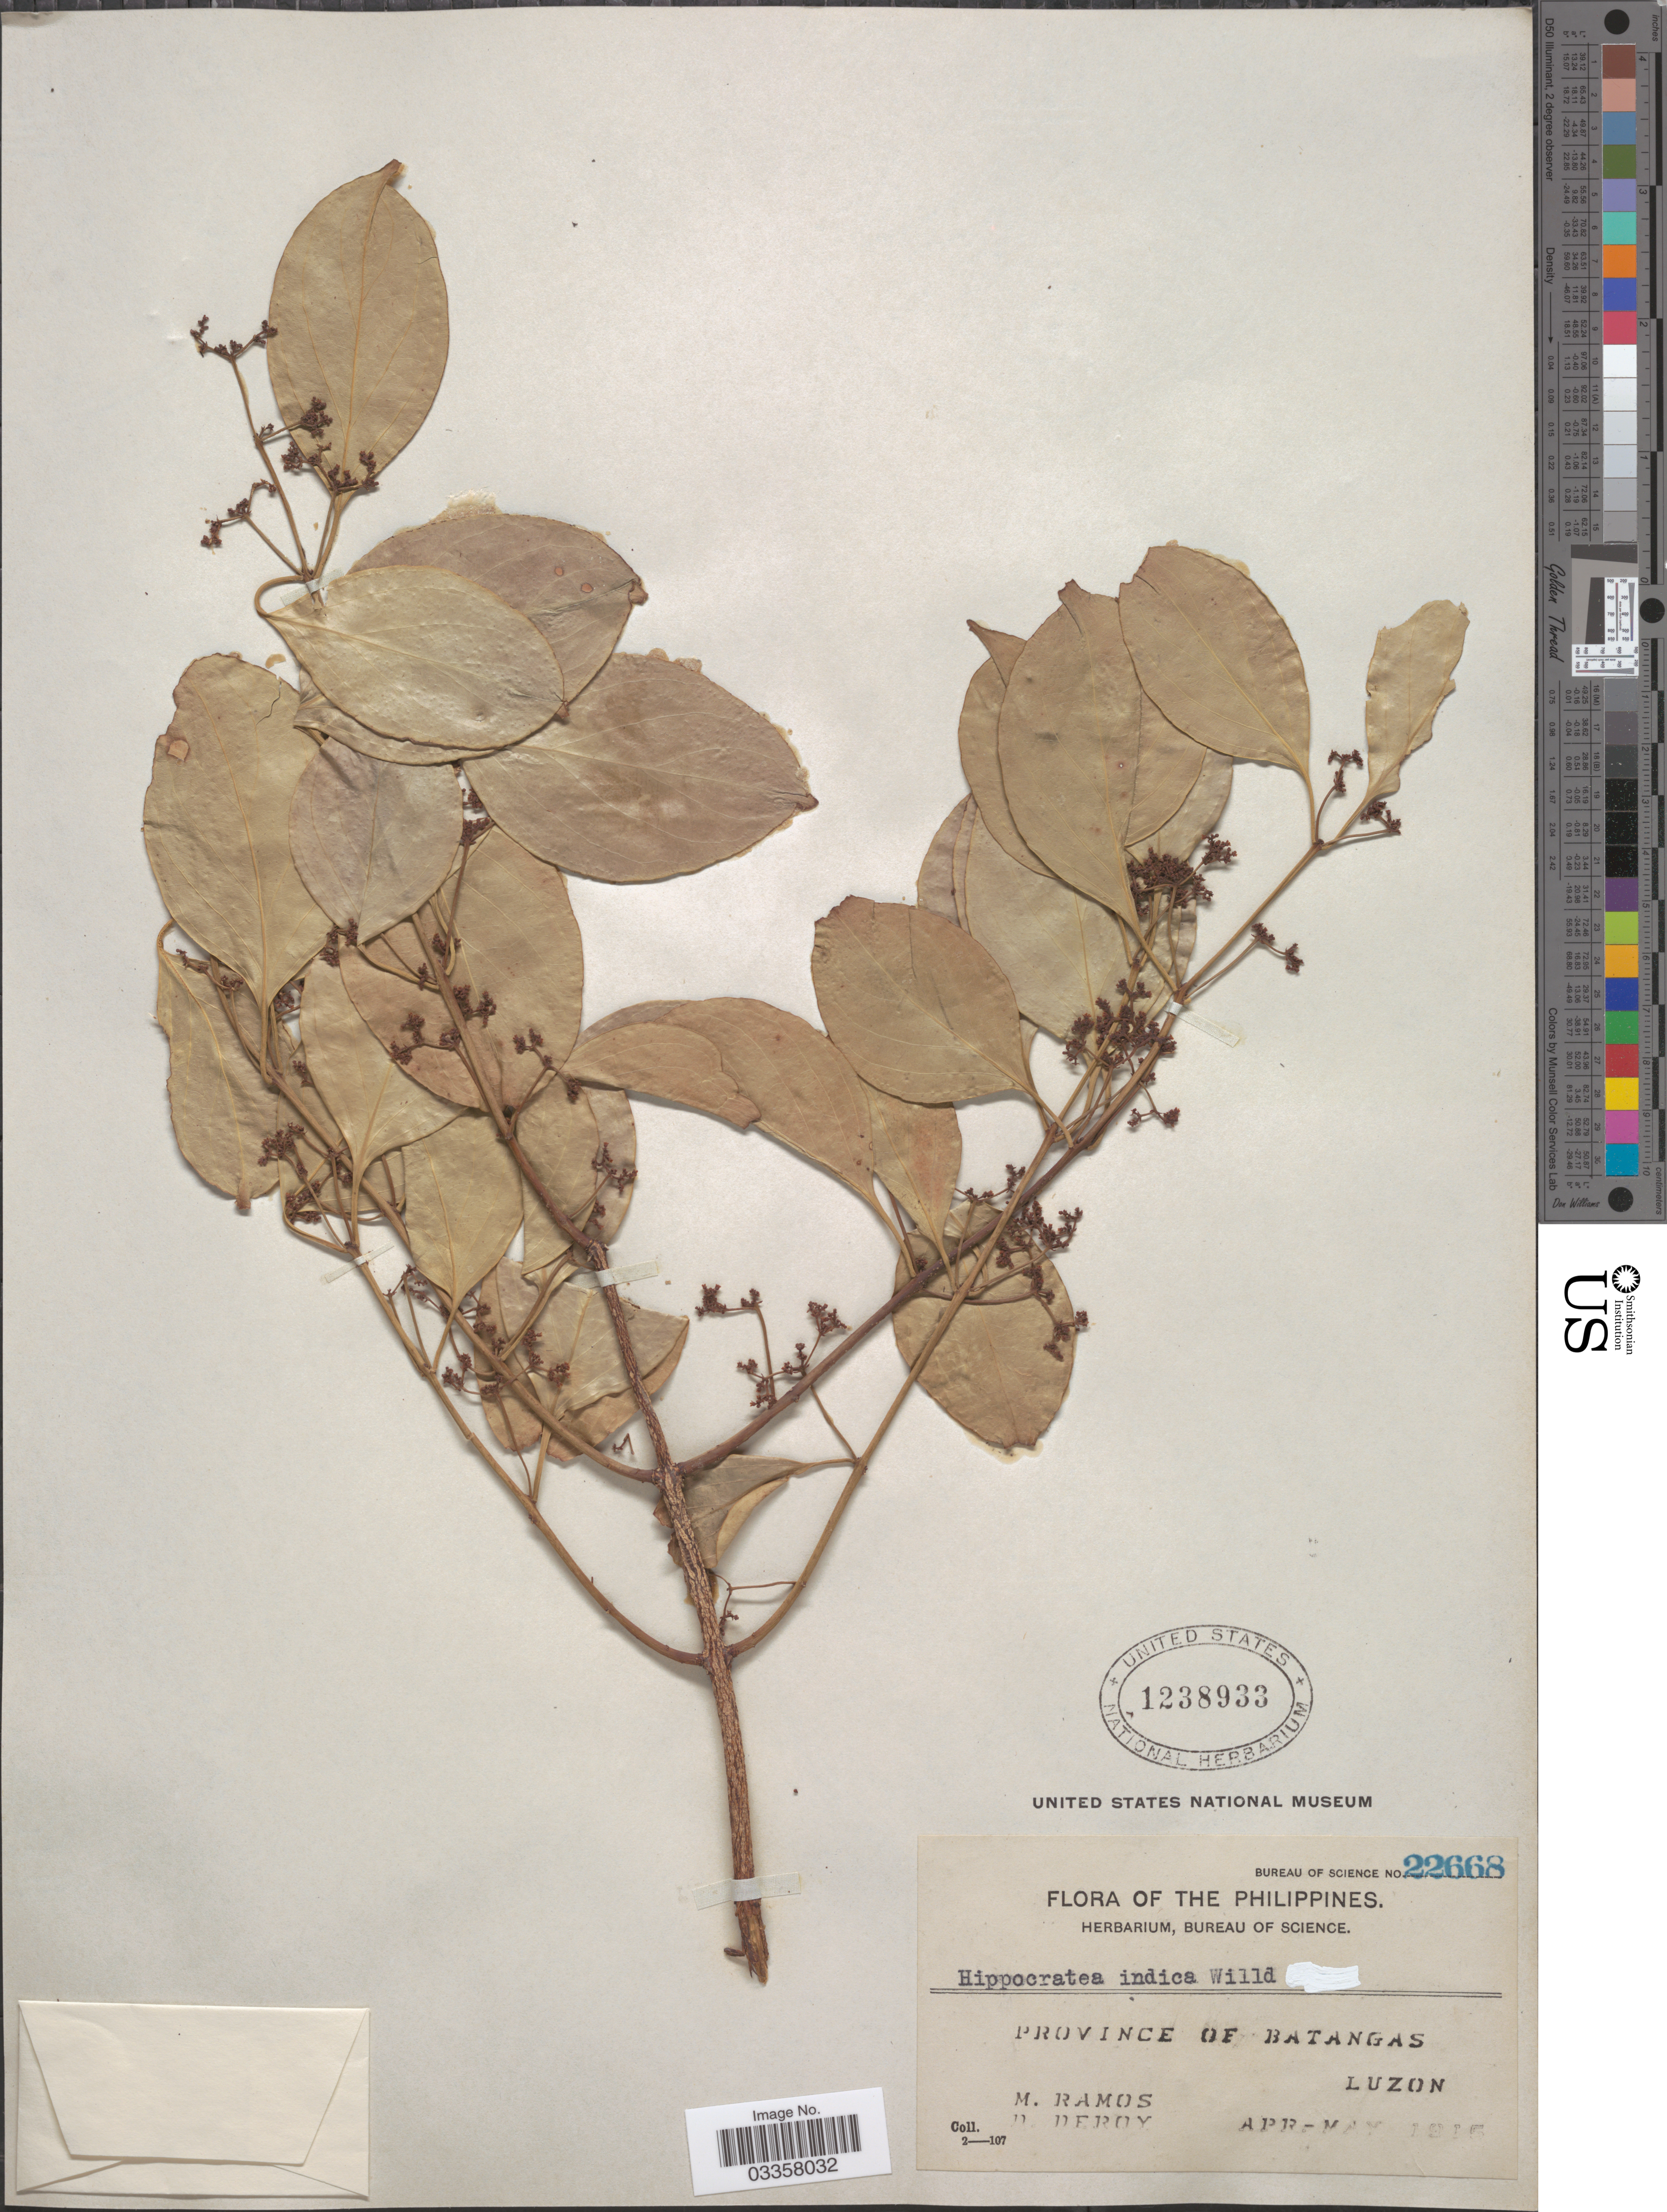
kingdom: Plantae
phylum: Tracheophyta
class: Magnoliopsida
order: Celastrales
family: Celastraceae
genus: Reissantia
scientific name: Reissantia indica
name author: (Willd.) N. Hallé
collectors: M. Ramos & D. Deroy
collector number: Bureau of Science 22668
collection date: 1915-04/1915-05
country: Philippines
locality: Province of Batangas, Luzon.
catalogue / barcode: US 1238933